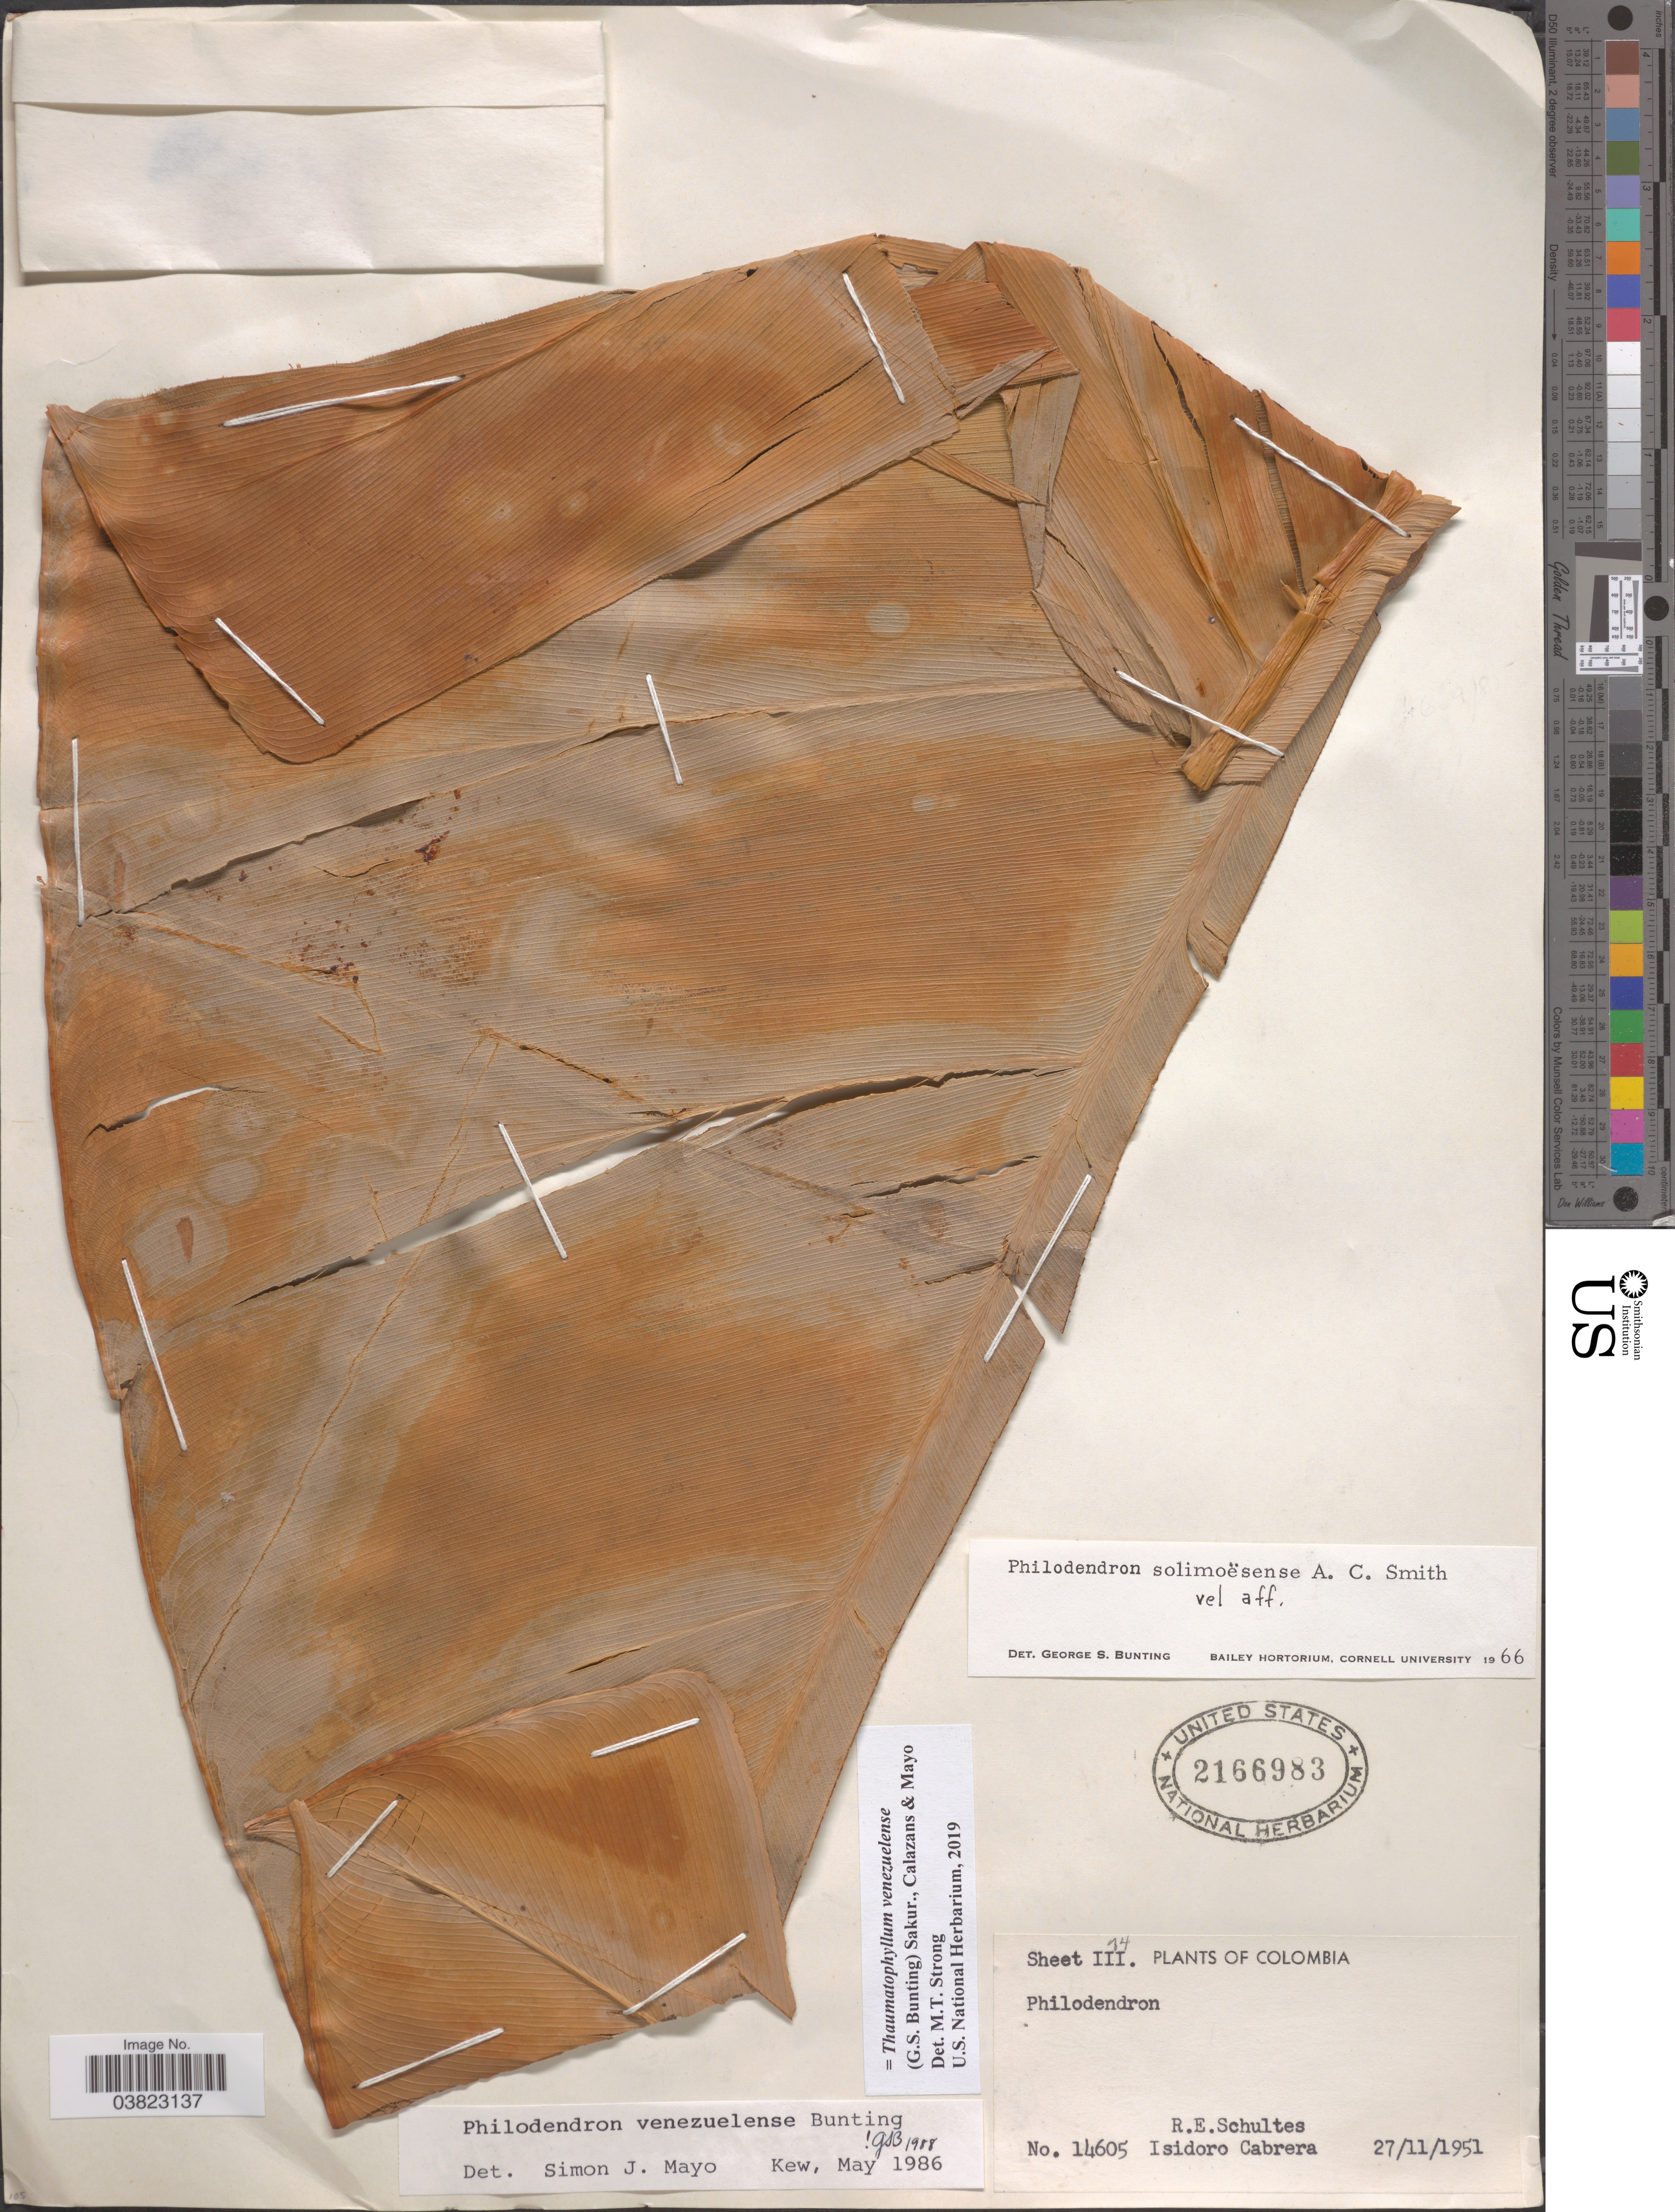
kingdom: Plantae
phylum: Tracheophyta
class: Liliopsida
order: Alismatales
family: Araceae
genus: Thaumatophyllum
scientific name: Thaumatophyllum venezuelense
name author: (G.S. Bunting) Sakur. et al.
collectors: R. E. Schultes & I. Cabrera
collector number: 14605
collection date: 1951-11-27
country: Colombia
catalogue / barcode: US 2166983